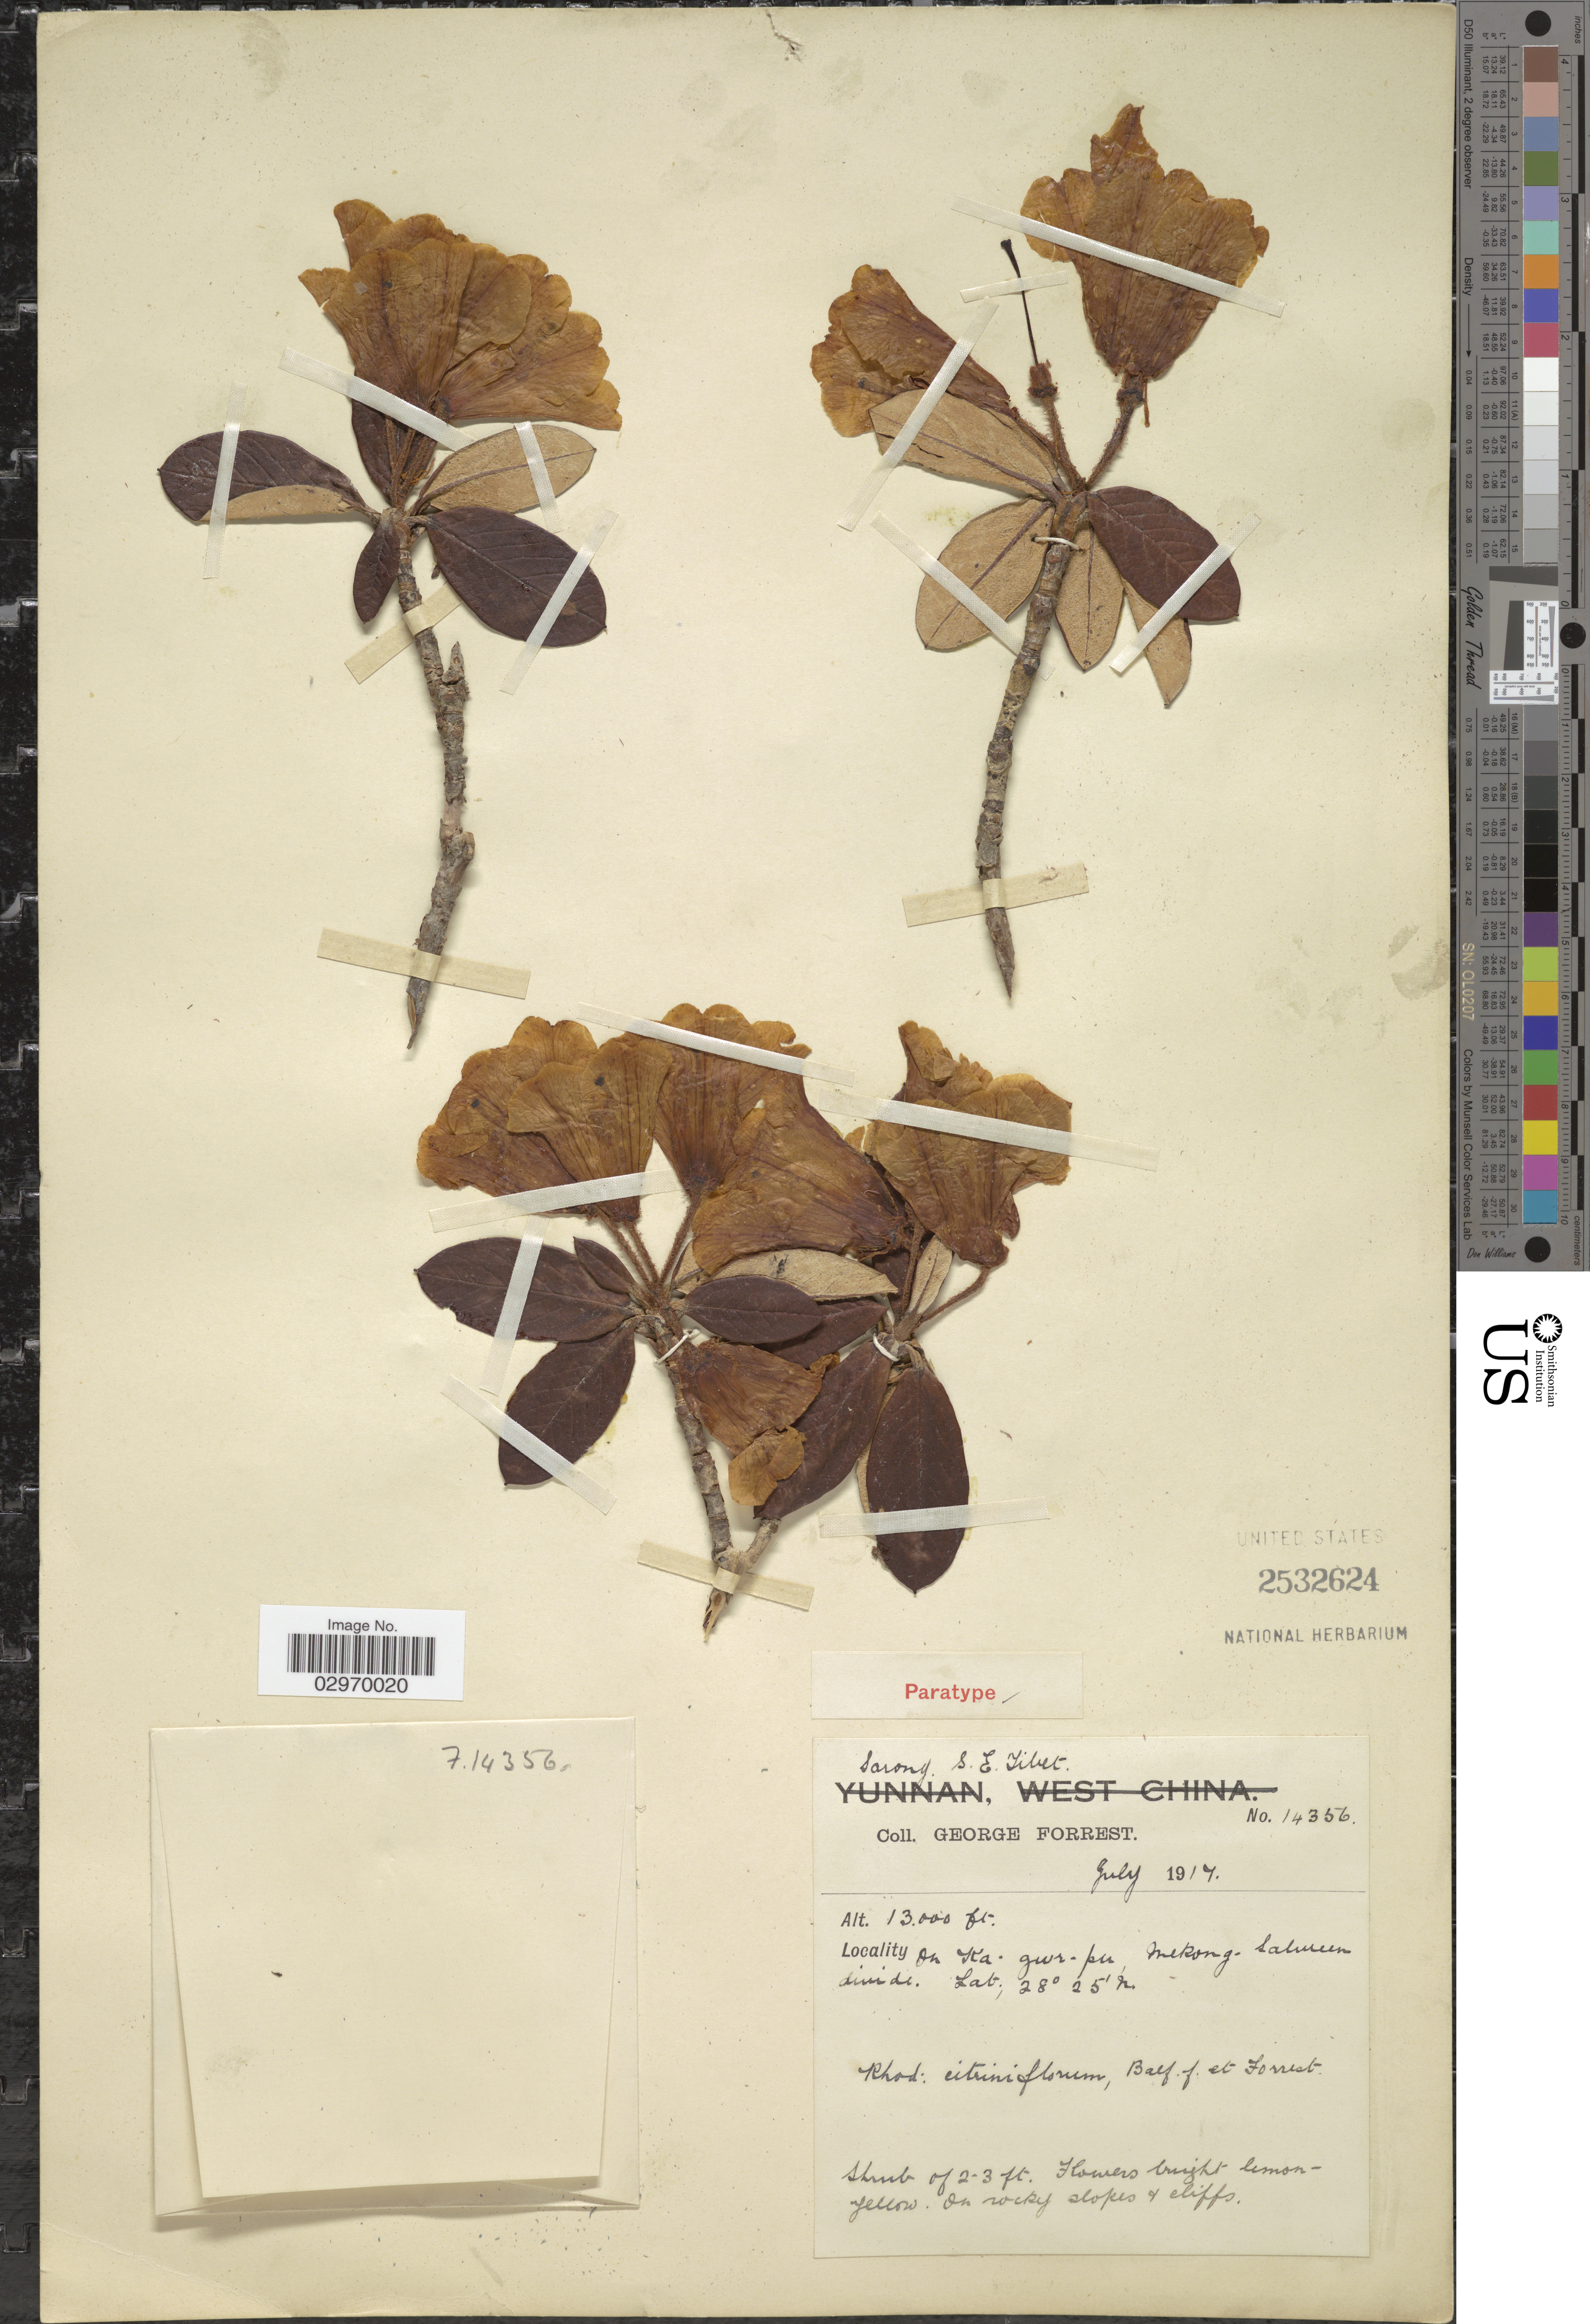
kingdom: Plantae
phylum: Tracheophyta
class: Magnoliopsida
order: Ericales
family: Ericaceae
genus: Rhododendron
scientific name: Rhododendron citriniflorum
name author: Balf. f. & Forrest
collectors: G. Forrest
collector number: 14356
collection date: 1917-07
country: China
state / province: Xizang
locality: Tsarong, S.E. Tibet, On Ka-gwr-pu, Mekong-Salween divide.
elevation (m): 3962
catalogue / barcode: US 2532624